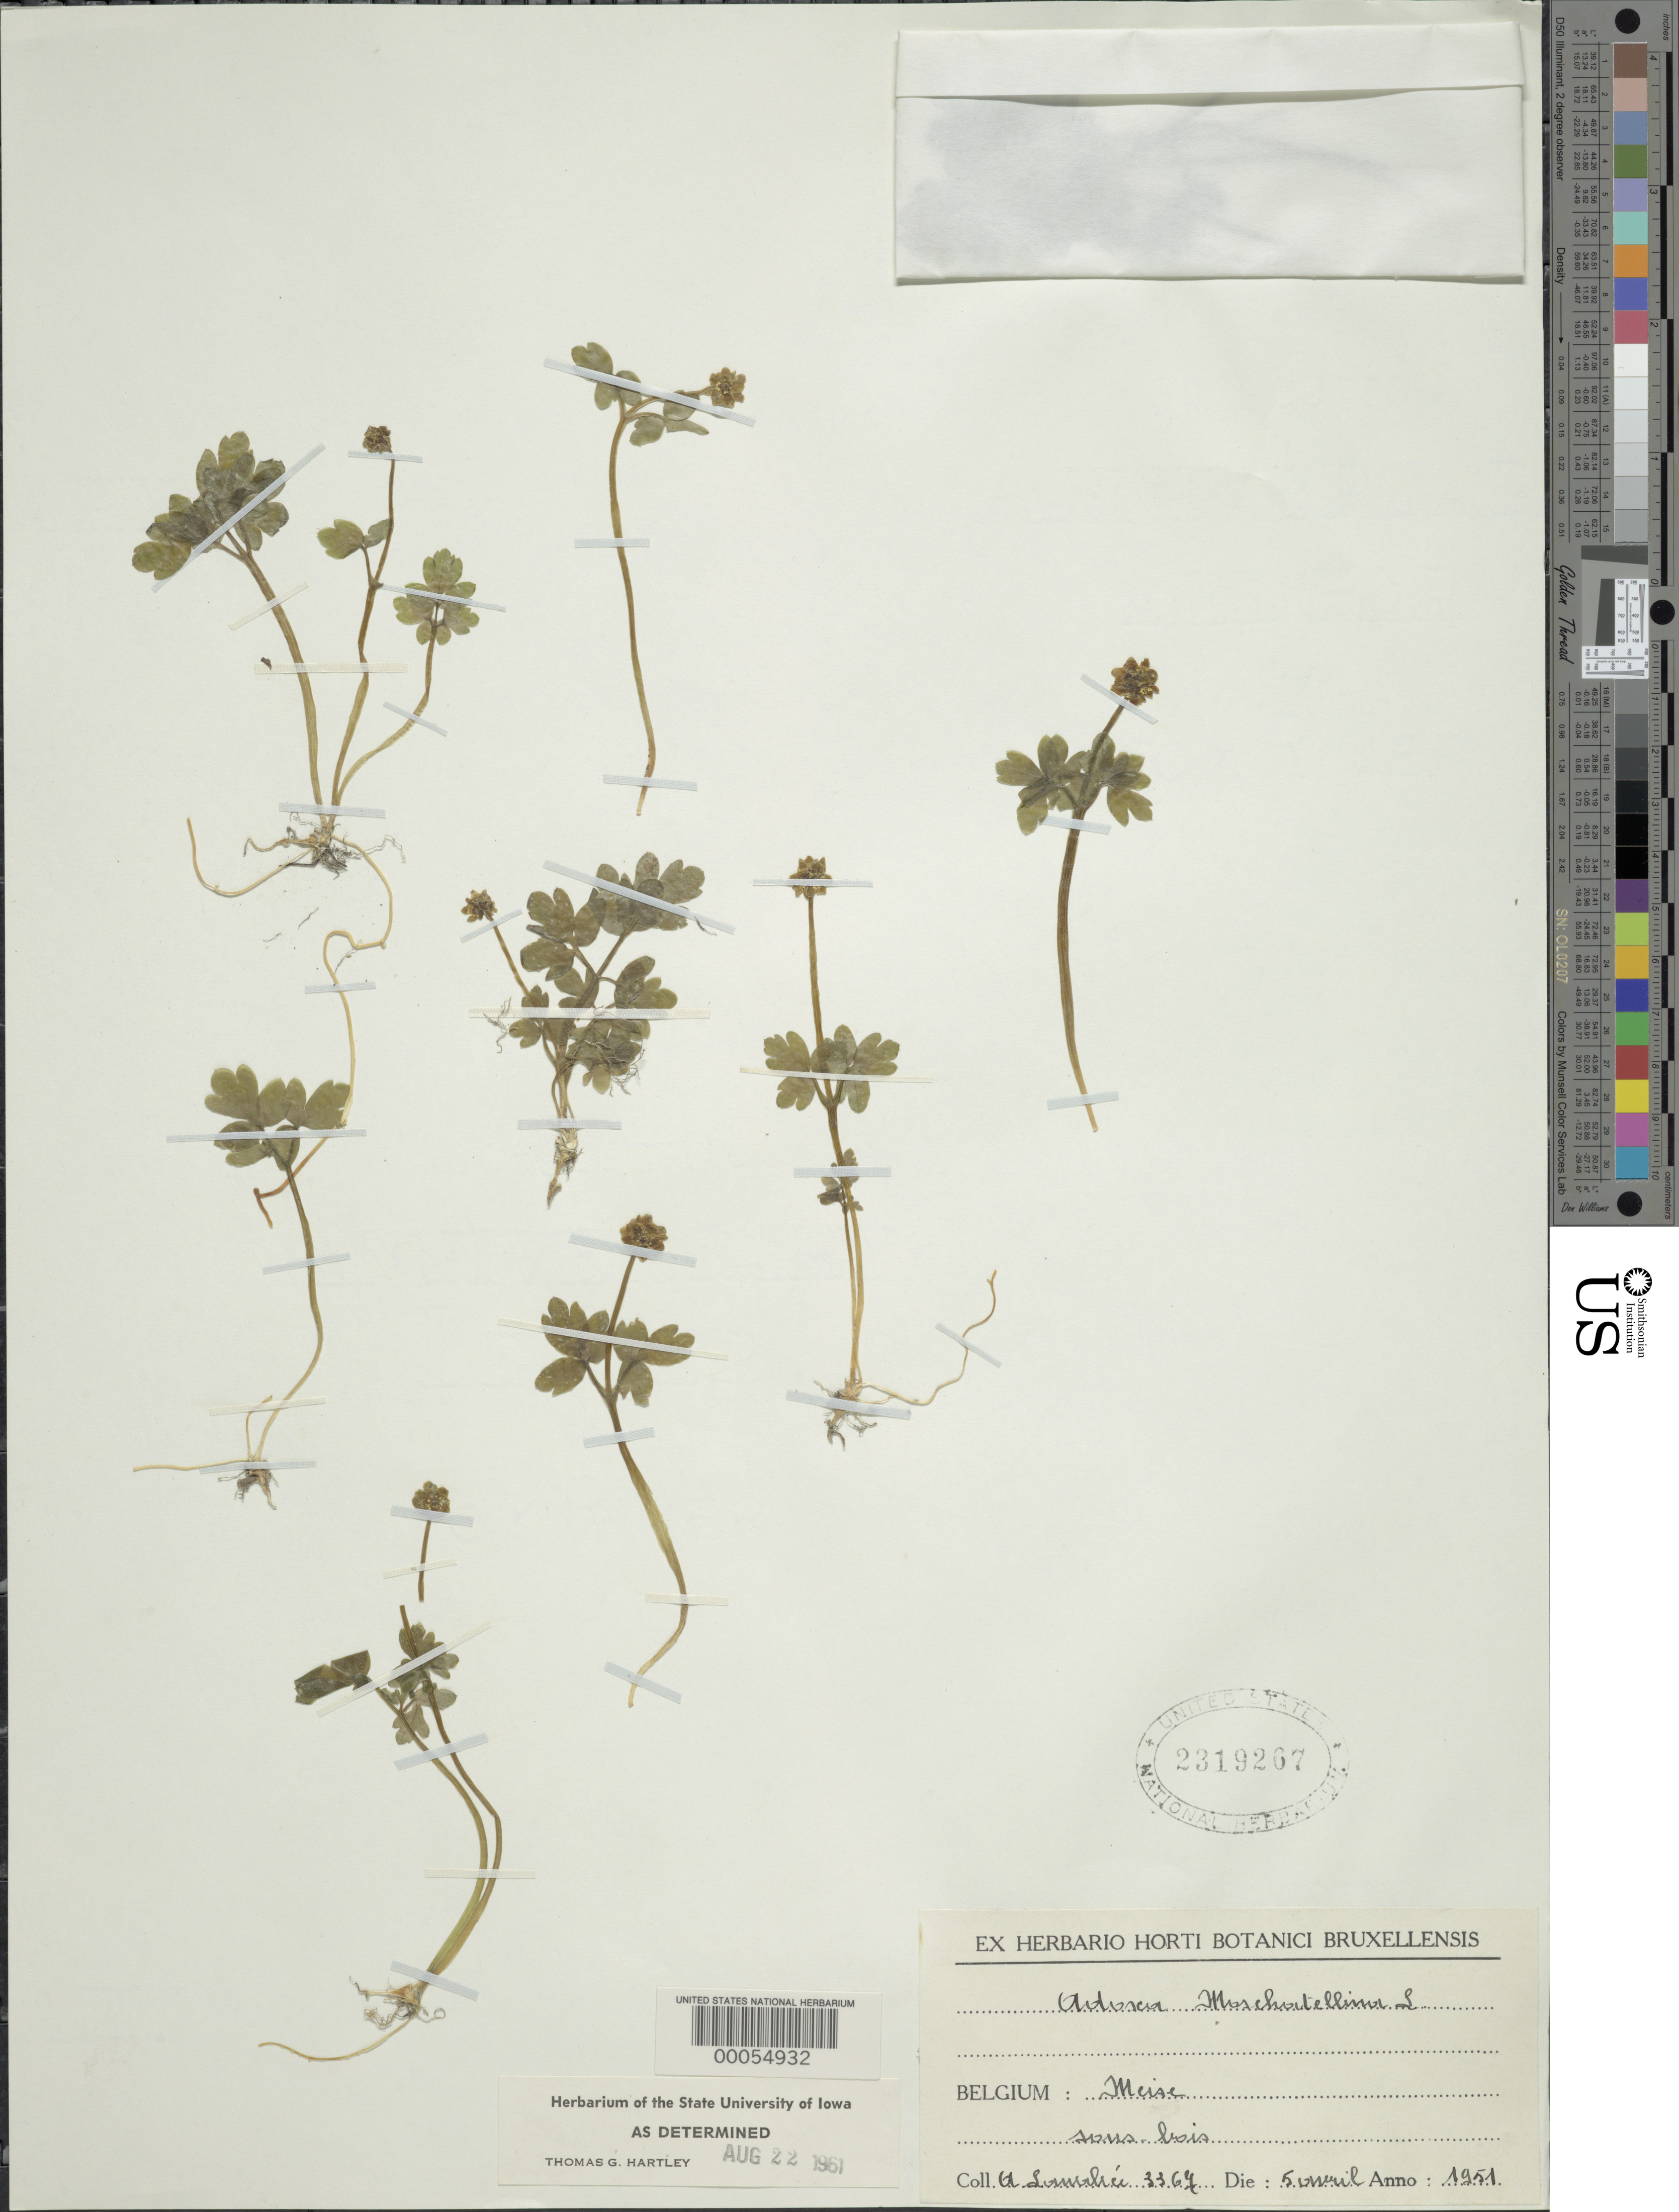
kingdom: Plantae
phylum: Tracheophyta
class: Magnoliopsida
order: Dipsacales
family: Viburnaceae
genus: Adoxa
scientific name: Adoxa moschatellina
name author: L.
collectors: U. Loundree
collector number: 3364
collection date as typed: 05 Apr 1951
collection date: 1951-04-05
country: Belgium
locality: Meise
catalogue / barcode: US 2319267